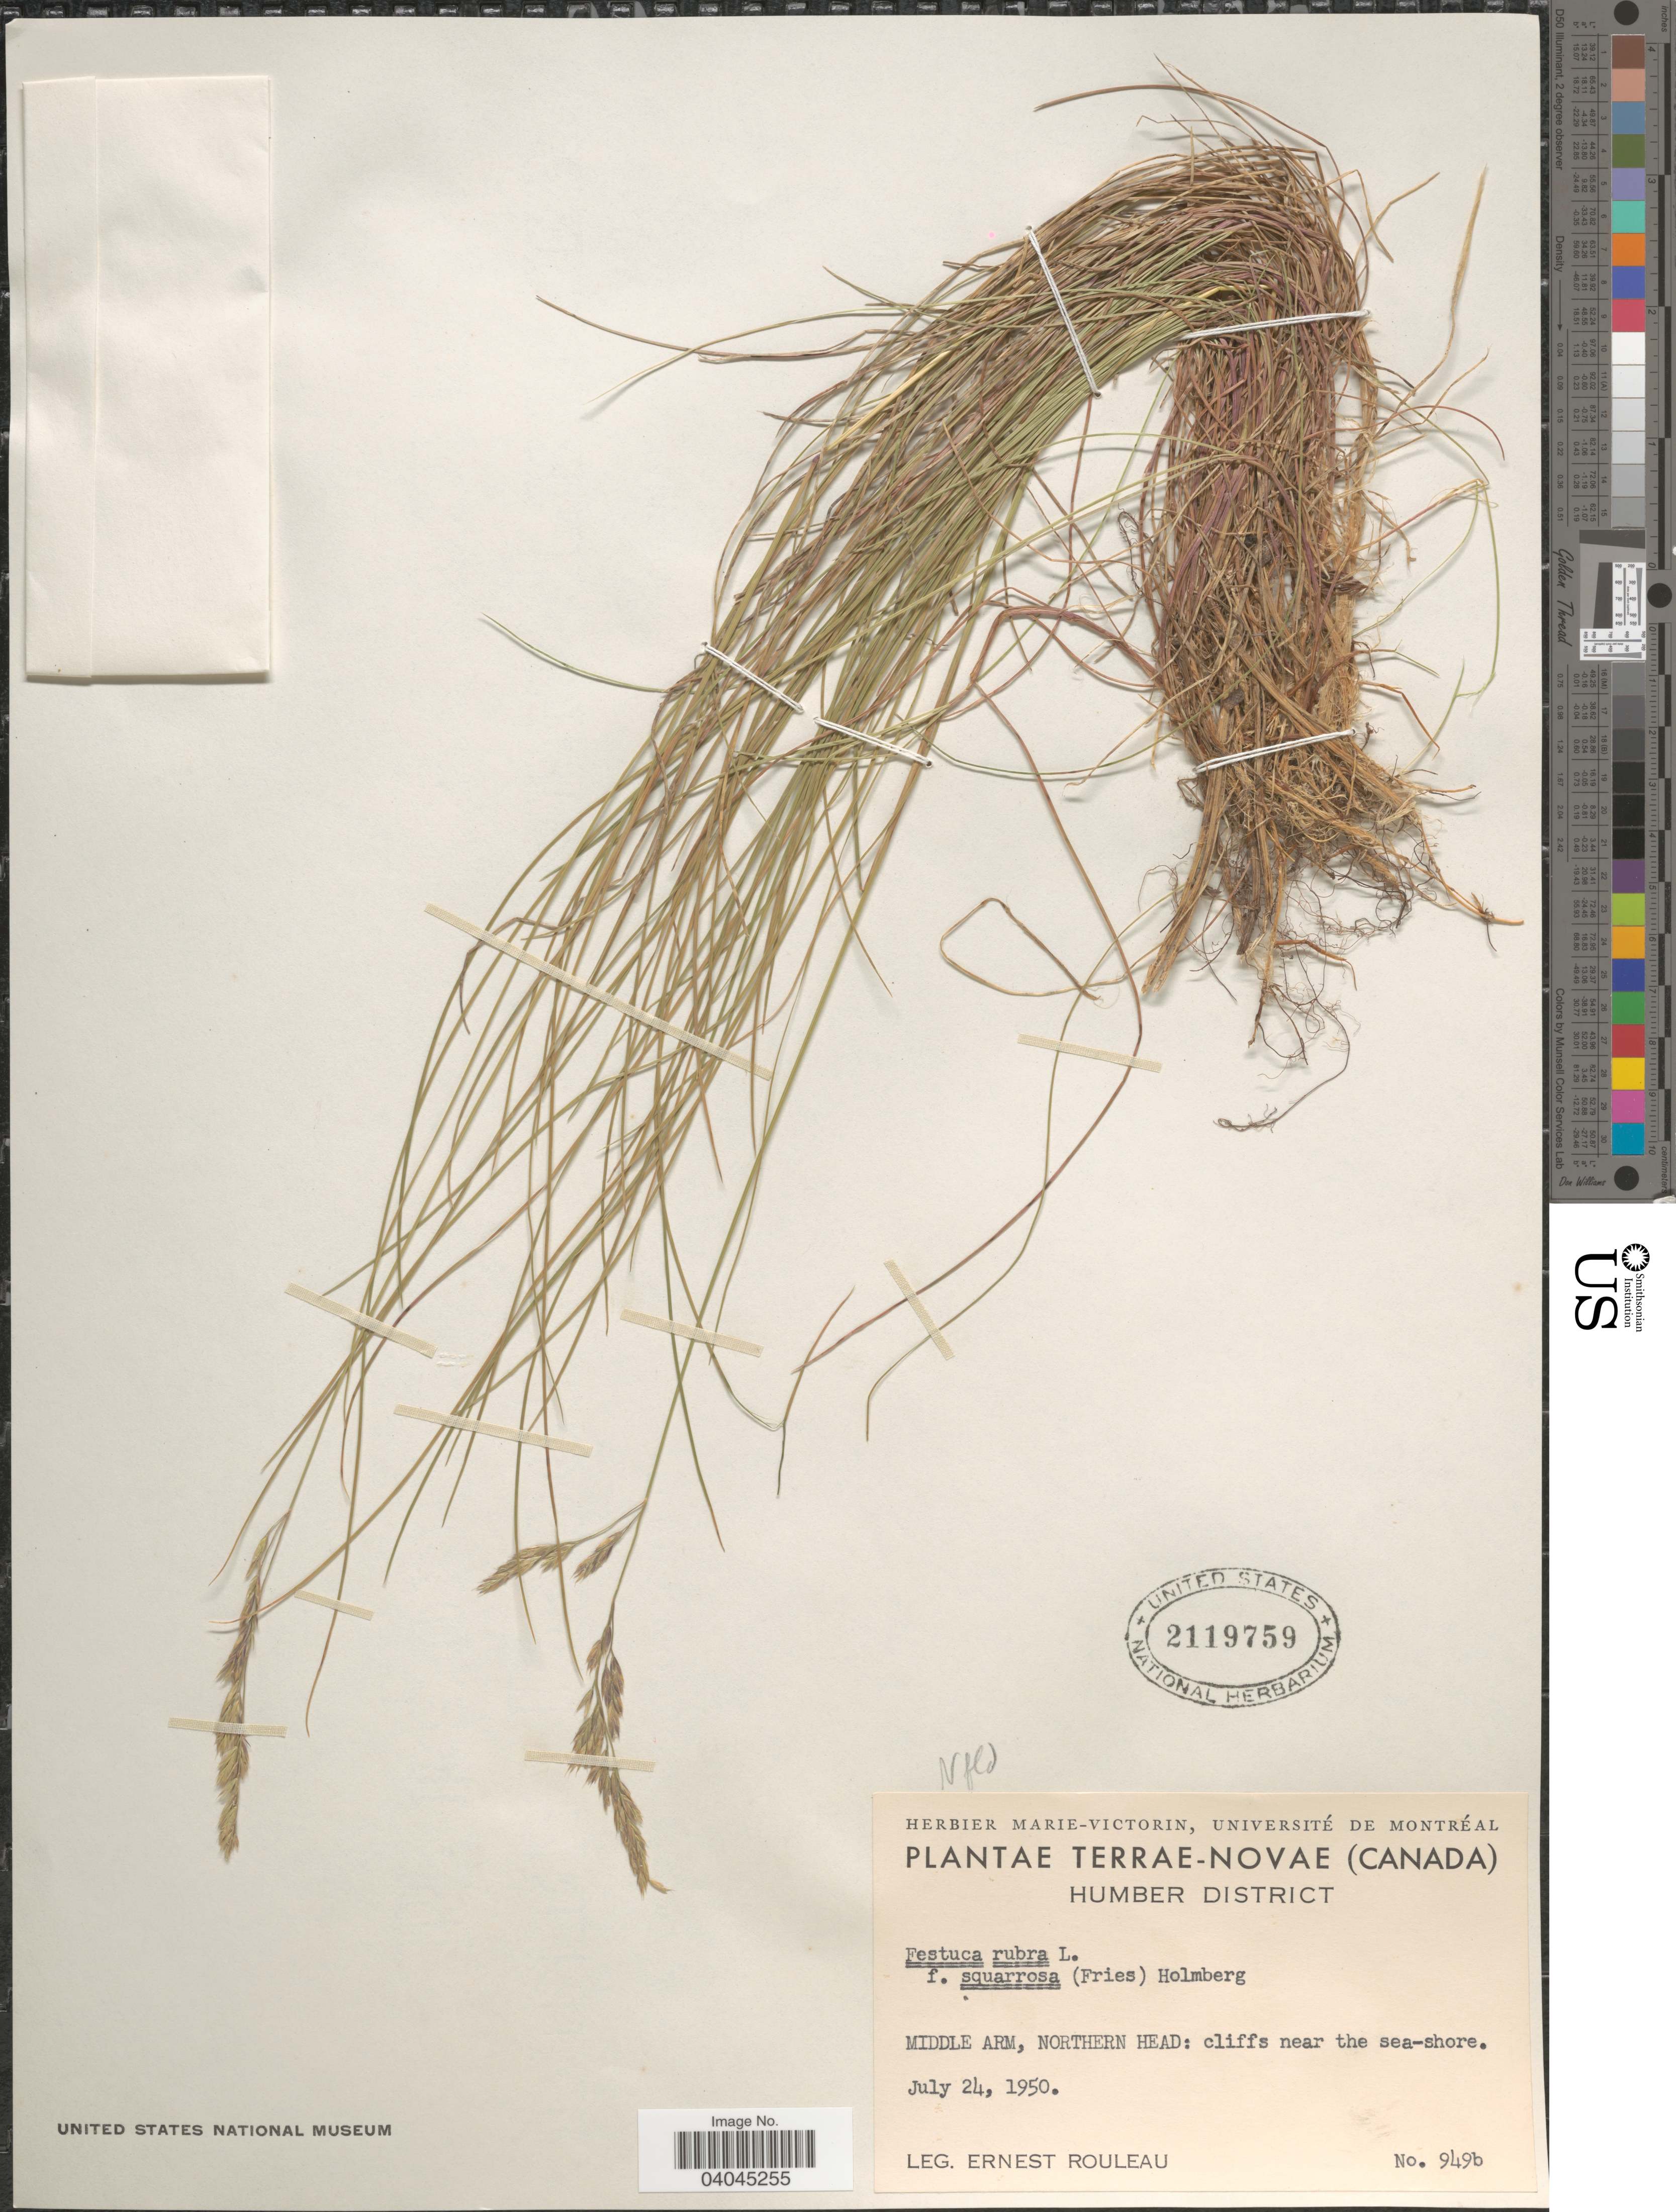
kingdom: Plantae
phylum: Tracheophyta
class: Liliopsida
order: Poales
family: Poaceae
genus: Festuca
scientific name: Festuca rubra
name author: L.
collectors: J. Rouleau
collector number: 949b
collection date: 1950-07-24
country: Canada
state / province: Newfoundland and Labrador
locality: Terrae-Novae. Humber District. Middle Arm, Northern Head: cliffs near the sea-shore.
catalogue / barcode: US 2119759